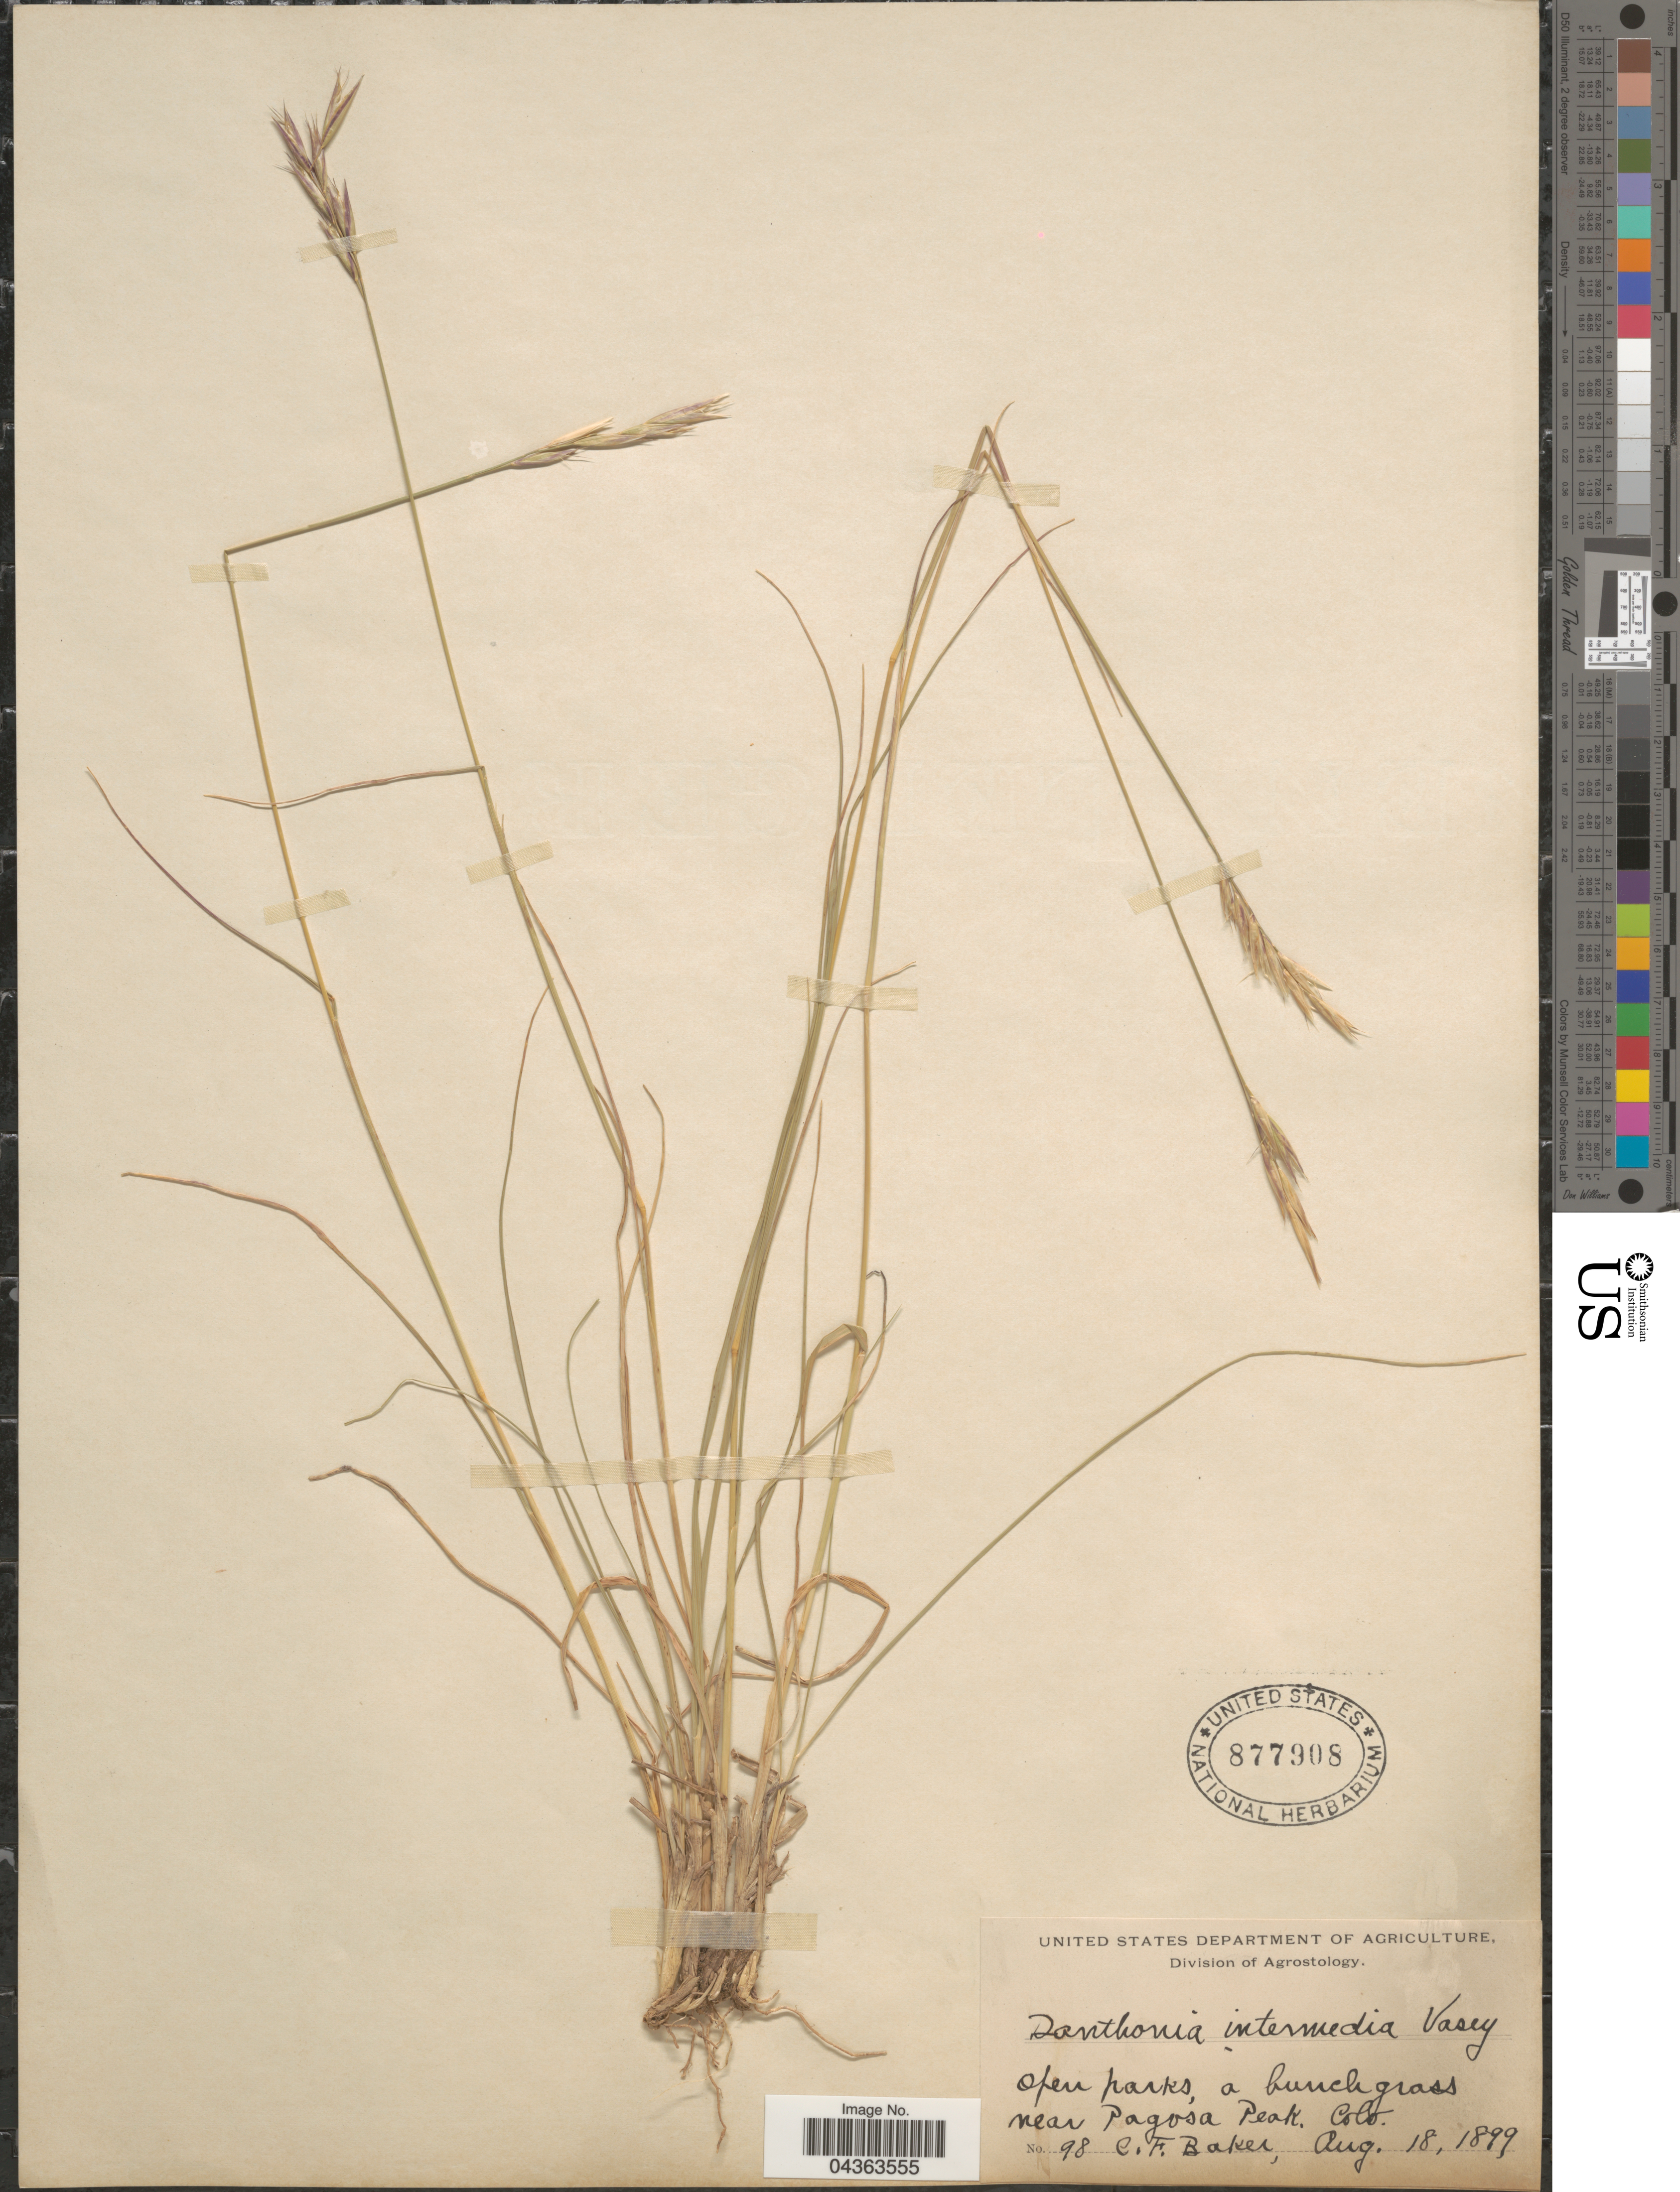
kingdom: Plantae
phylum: Tracheophyta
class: Liliopsida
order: Poales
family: Poaceae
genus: Danthonia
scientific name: Danthonia intermedia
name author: Vasey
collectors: C. F. Baker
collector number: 98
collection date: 1899-08-18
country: United States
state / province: Colorado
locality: Open parks, a bunch gras near Pagosa Peak.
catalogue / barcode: US 877908